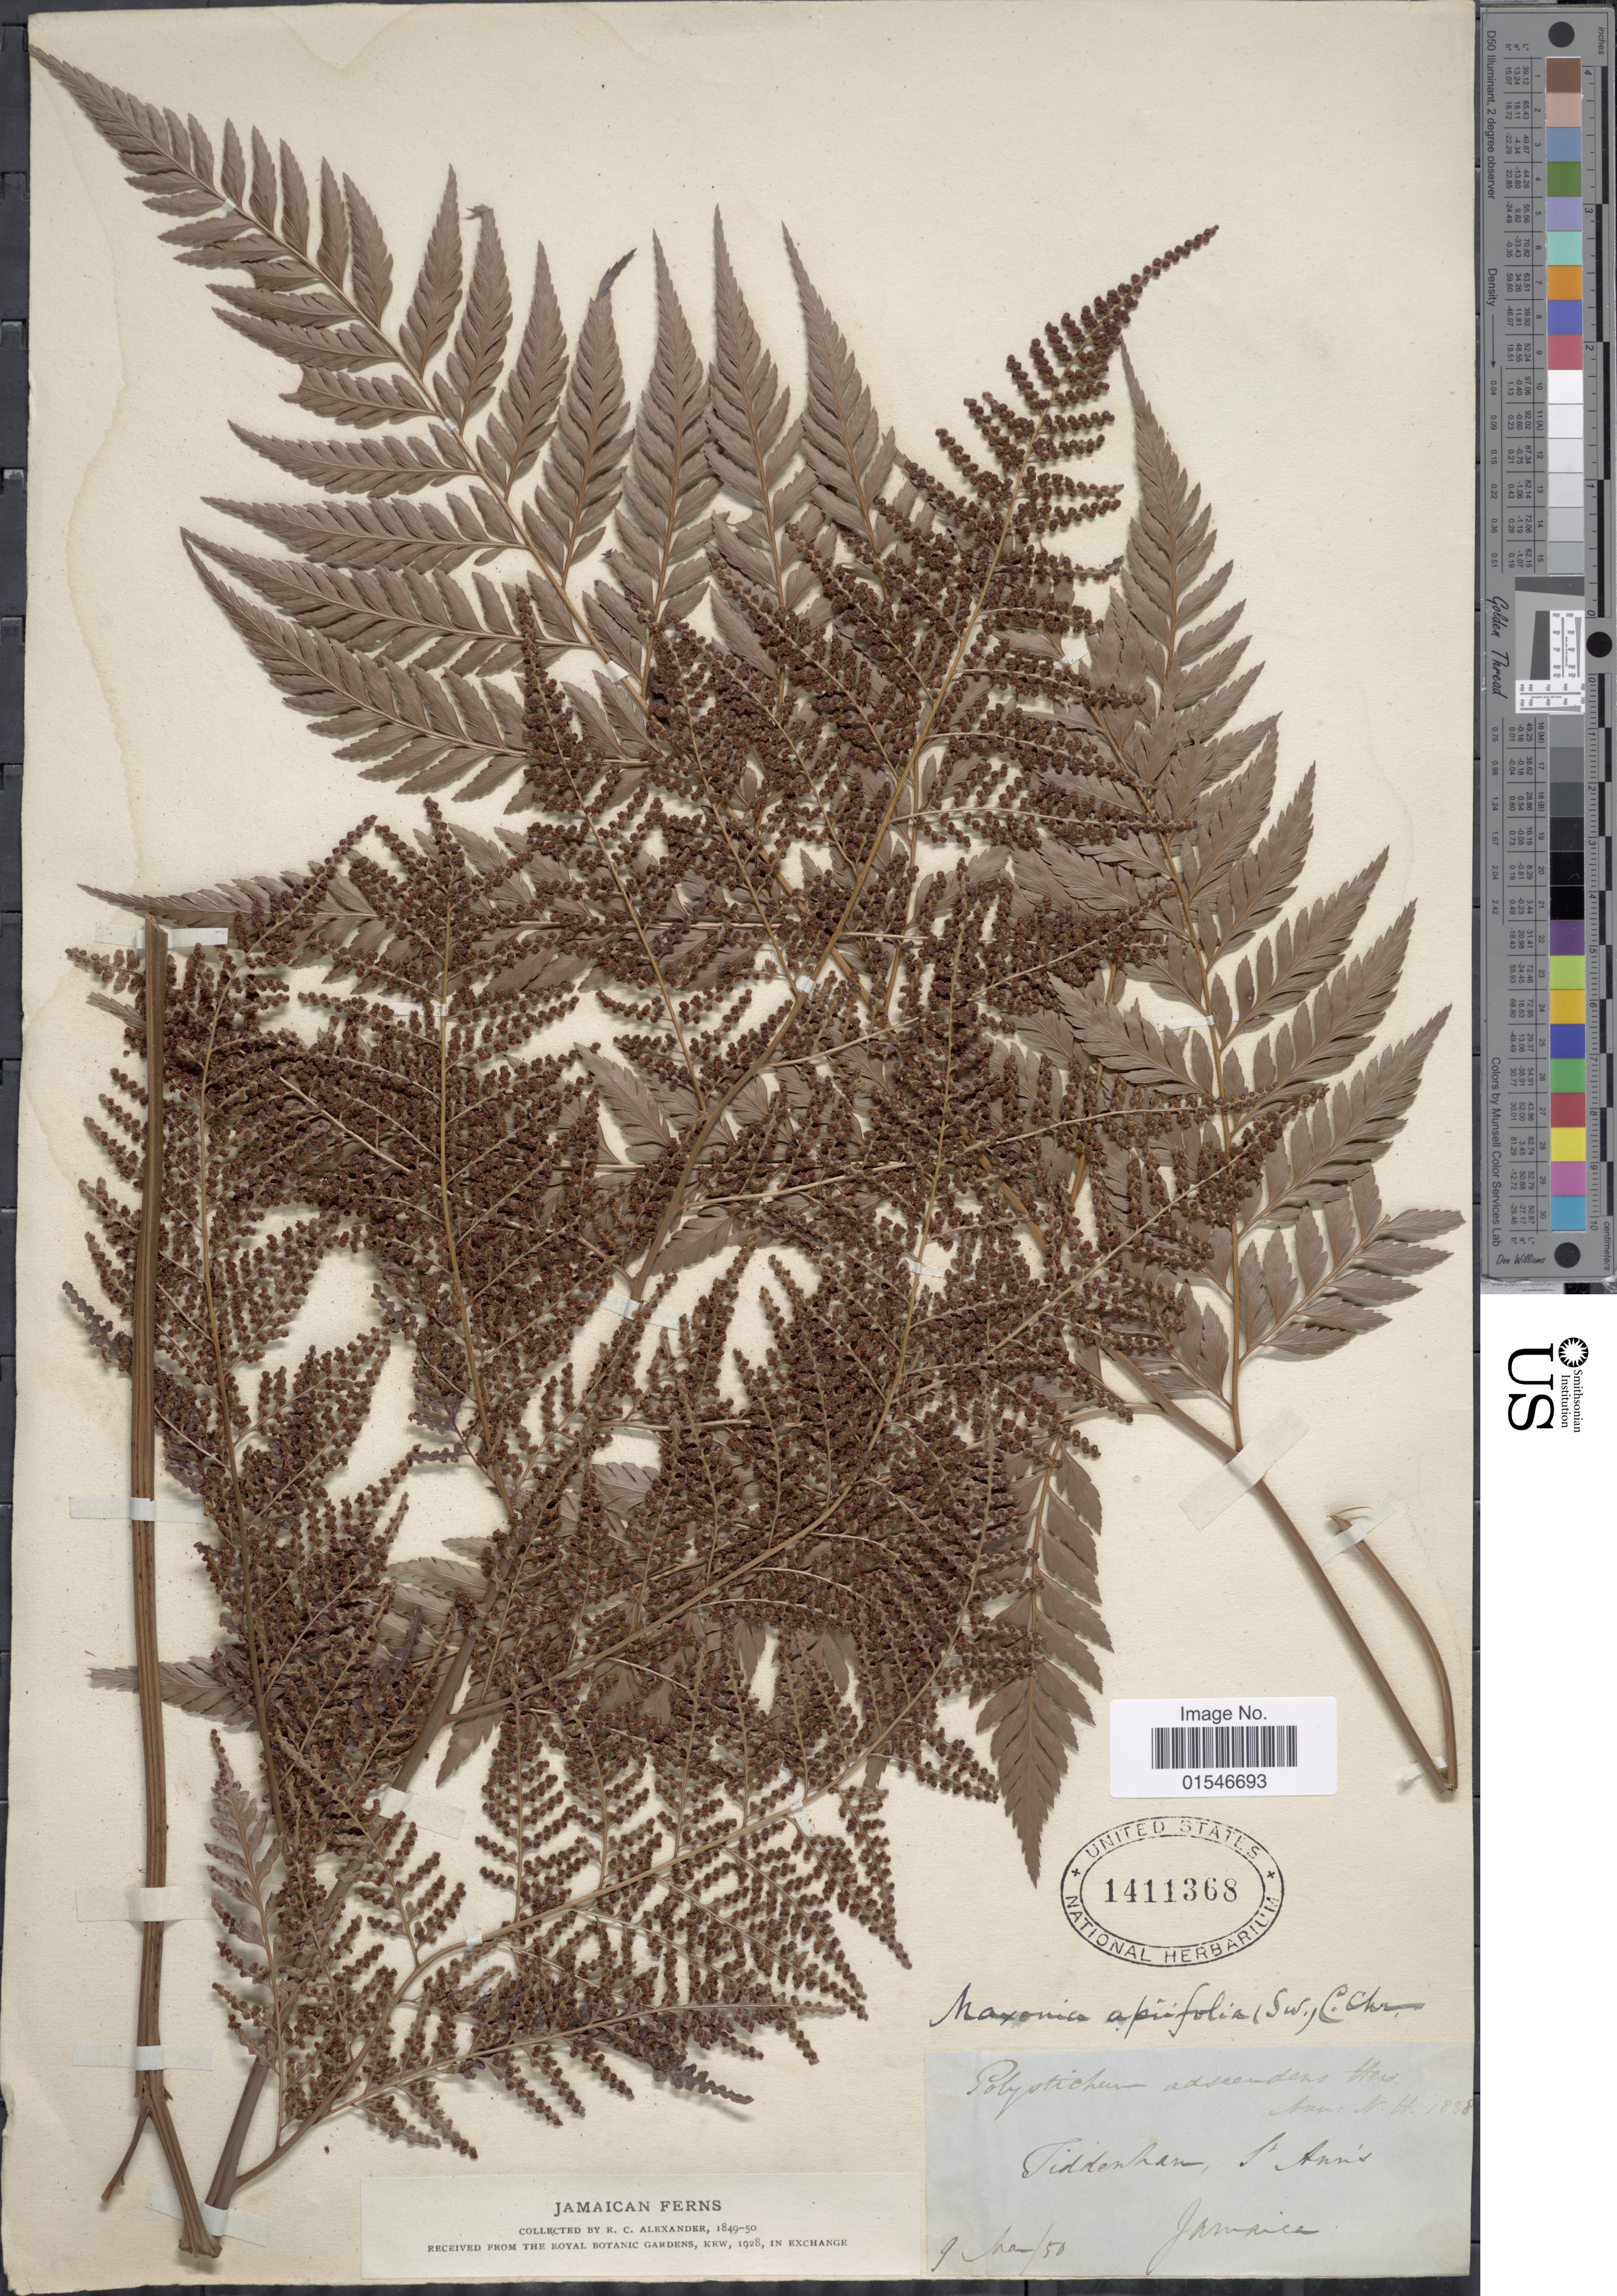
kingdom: Plantae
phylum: Tracheophyta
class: Polypodiopsida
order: Polypodiales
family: Dryopteridaceae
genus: Maxonia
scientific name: Maxonia apiifolia var. apiifolia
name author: (Sw.) C. Chr.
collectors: R. C. Alexander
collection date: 1850-05-09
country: Jamaica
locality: Tiddenham, St. Ann's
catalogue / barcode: US 1411368